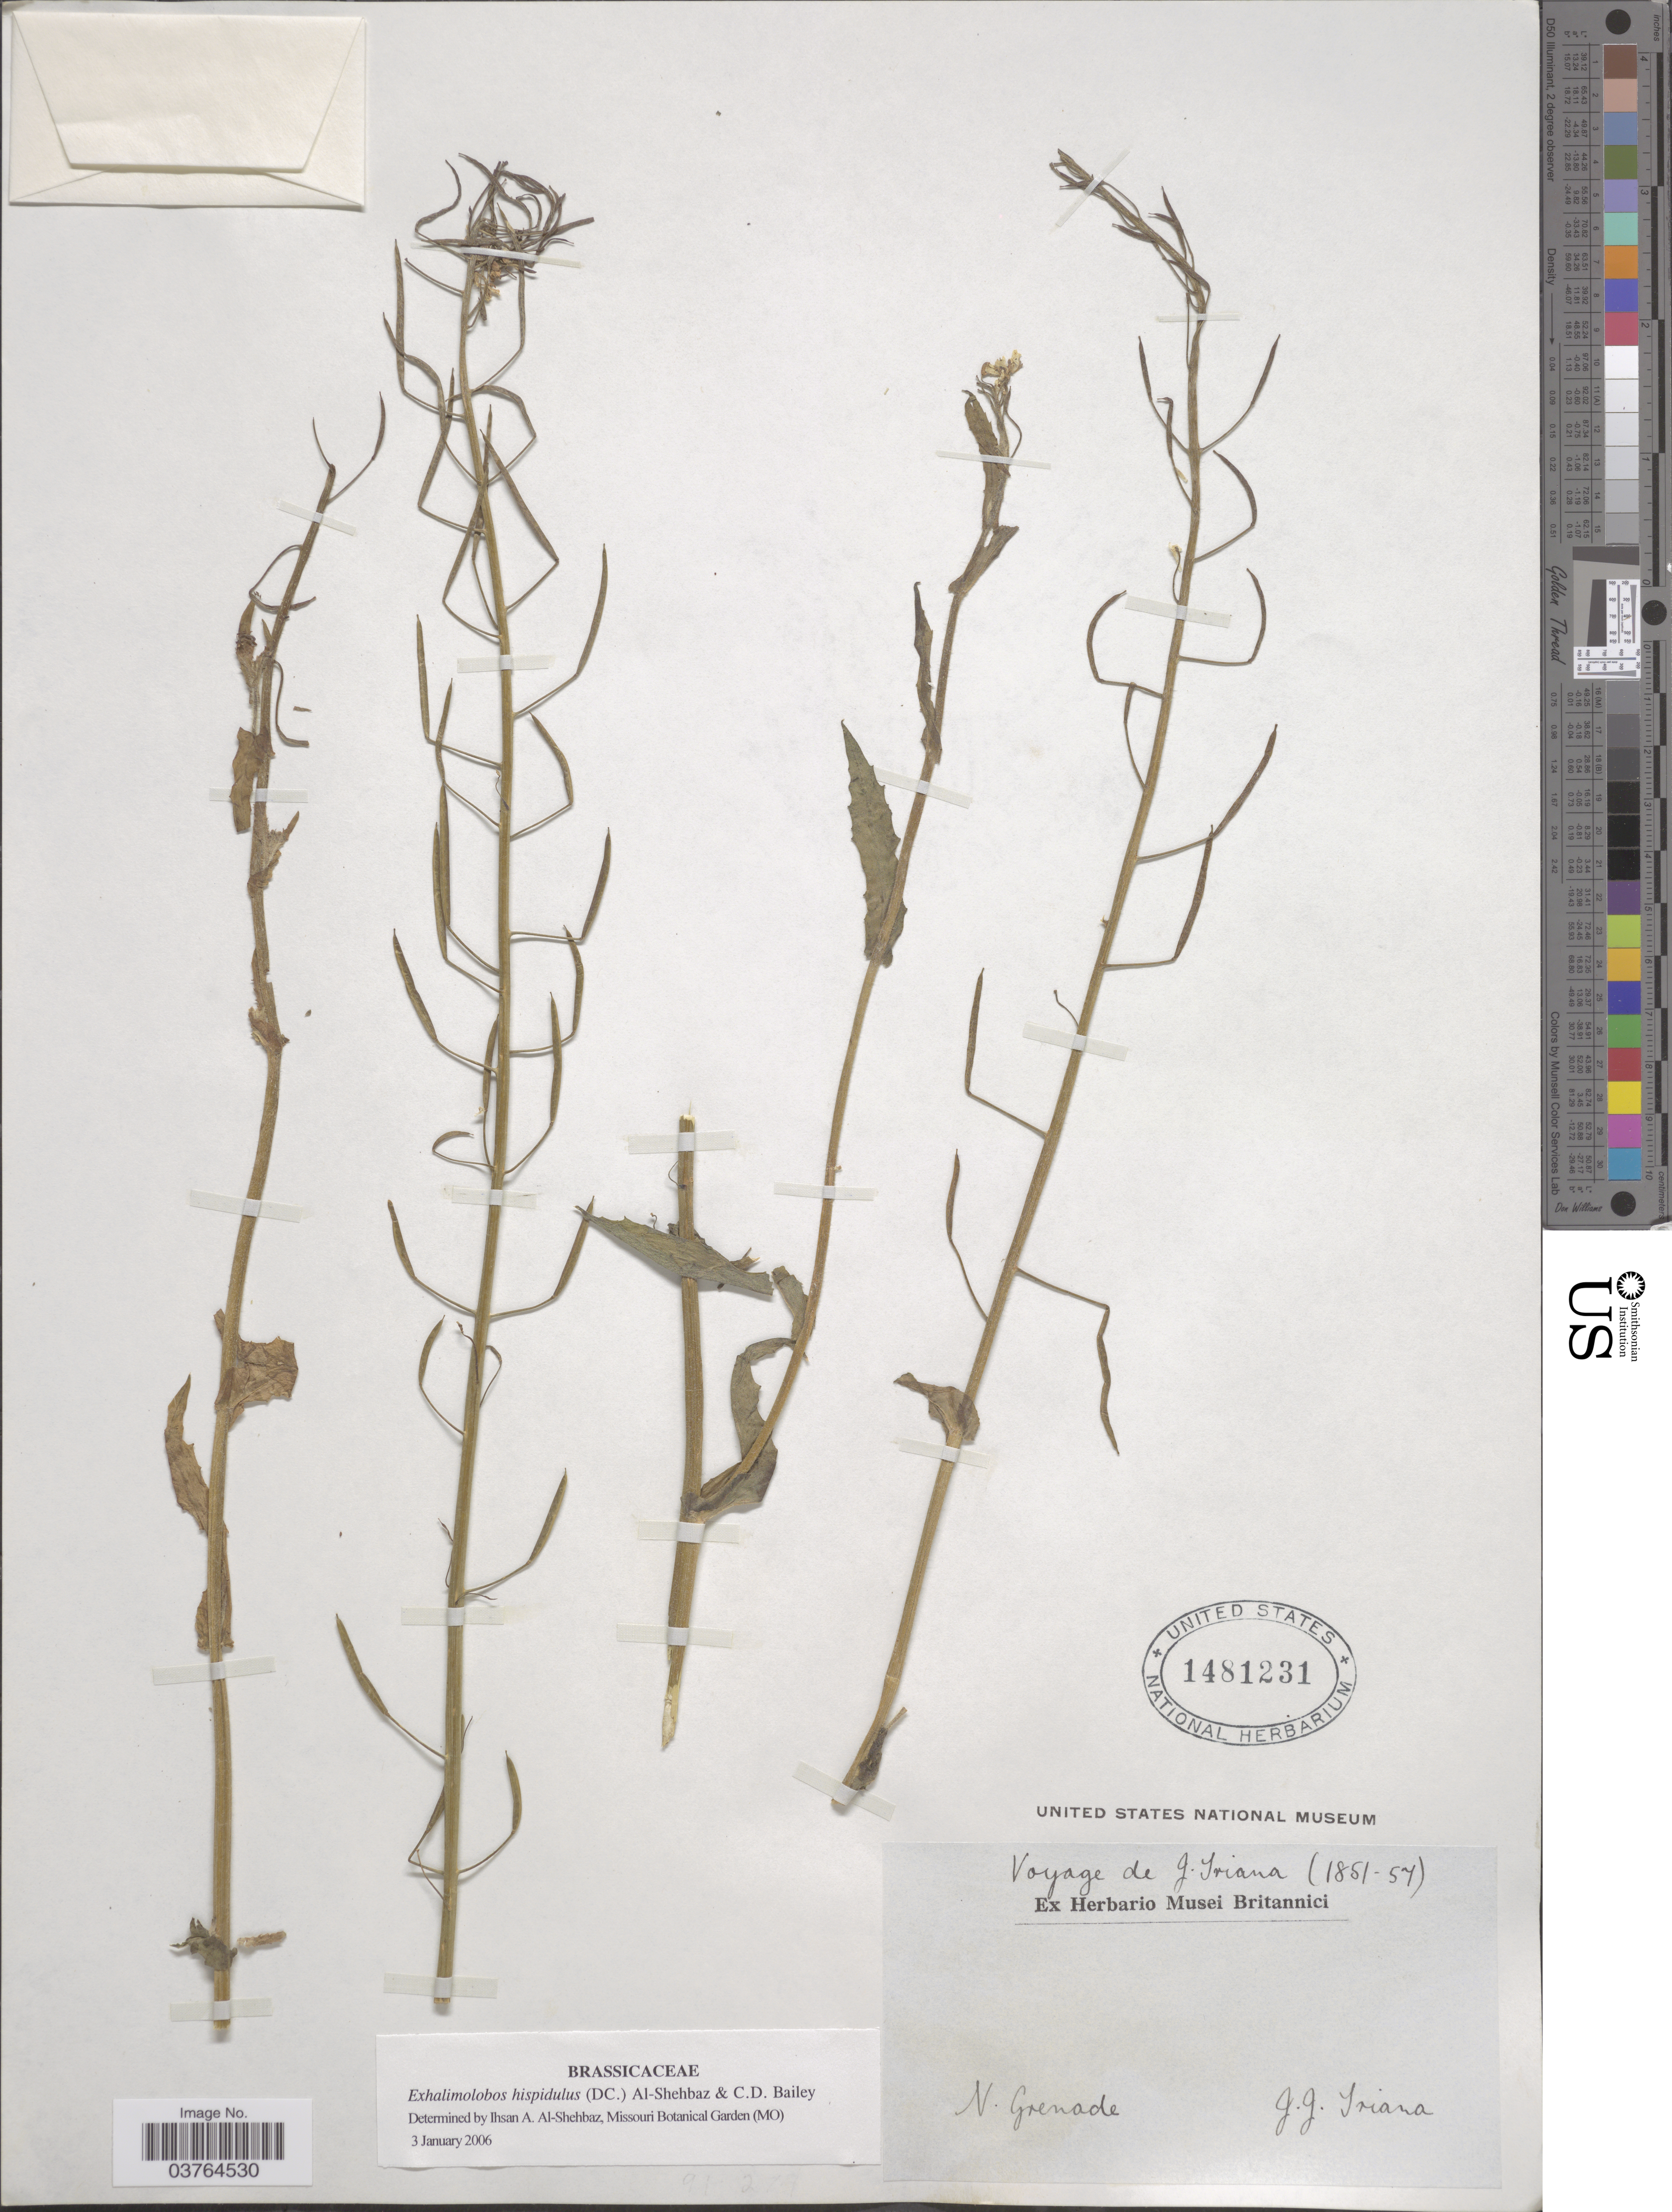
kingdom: Plantae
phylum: Tracheophyta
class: Magnoliopsida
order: Brassicales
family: Brassicaceae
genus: Exhalimolobos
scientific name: Exhalimolobos hispidulus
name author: (DC.) Al-Shehbaz & C.D. Bailey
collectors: J. J. Triana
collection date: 1851/1857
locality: N. Grenade.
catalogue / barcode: US 1481231